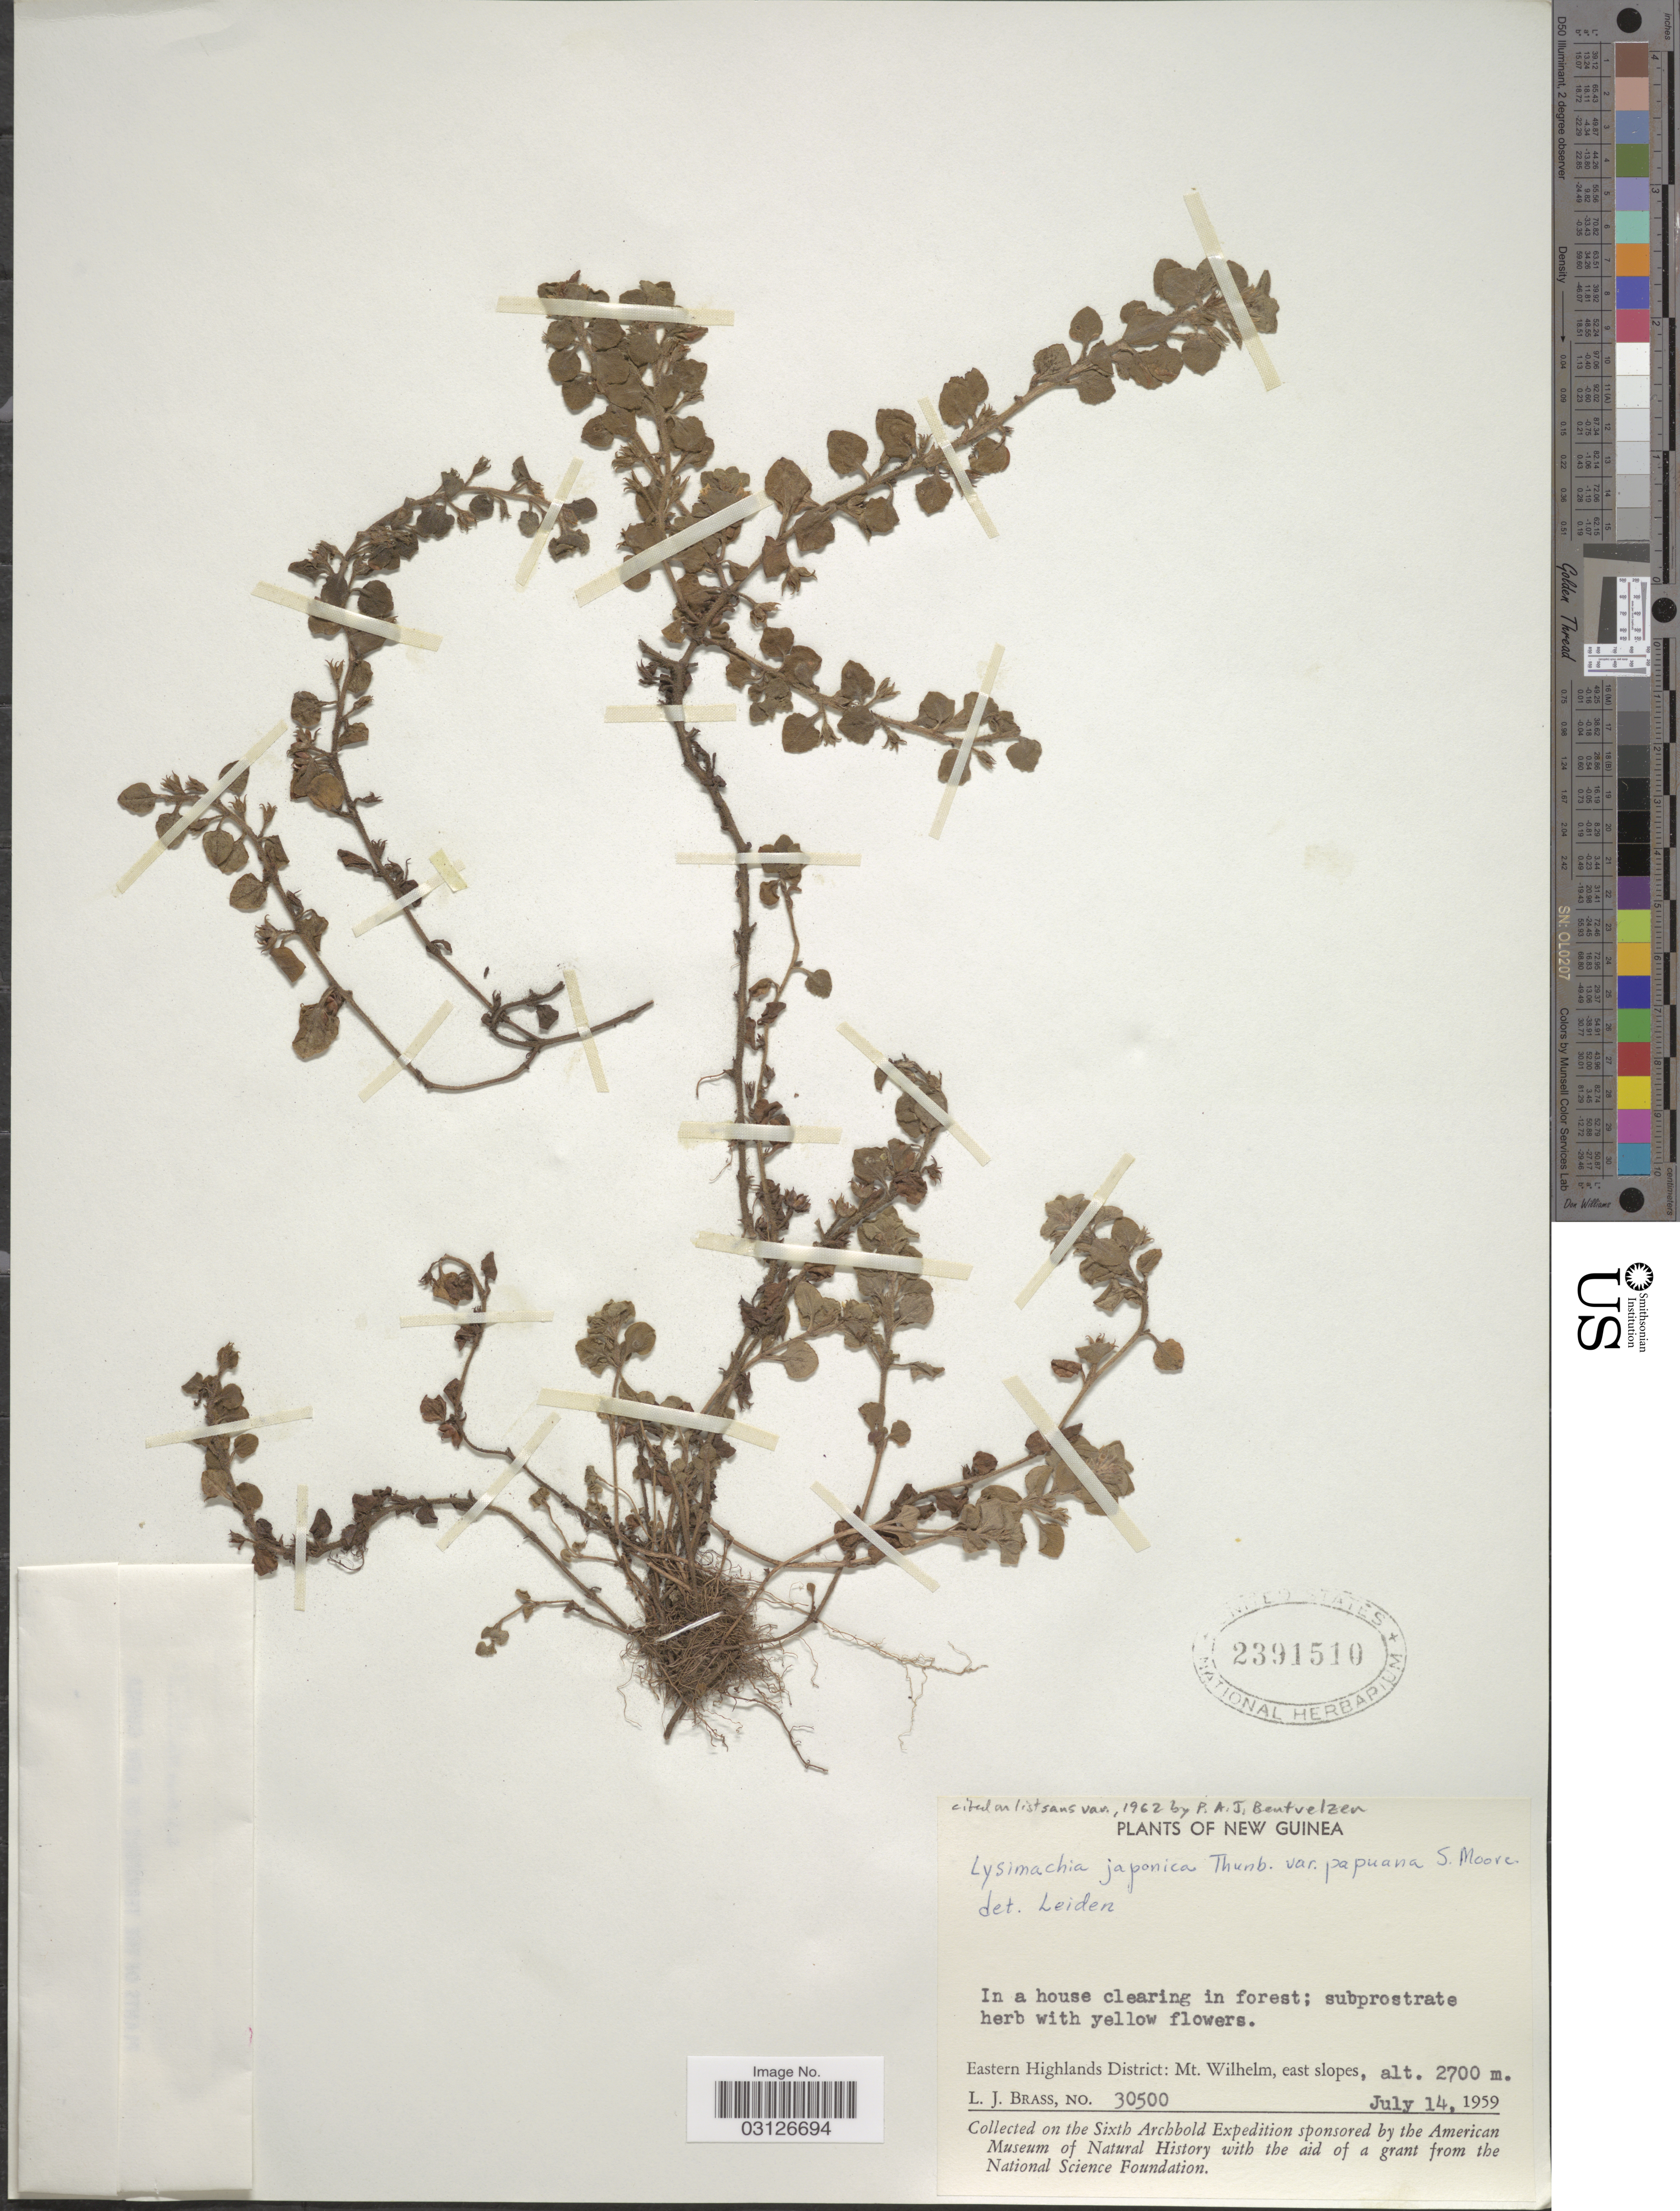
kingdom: Plantae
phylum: Tracheophyta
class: Magnoliopsida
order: Ericales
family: Primulaceae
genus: Lysimachia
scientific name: Lysimachia japonica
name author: Thunb.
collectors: L. J. Brass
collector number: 30500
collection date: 1959-07-14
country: Papua New Guinea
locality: New Guinea. Eastern Highlands District: Mt. Wilhelm, east slopes.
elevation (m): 2700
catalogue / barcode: US 2391510